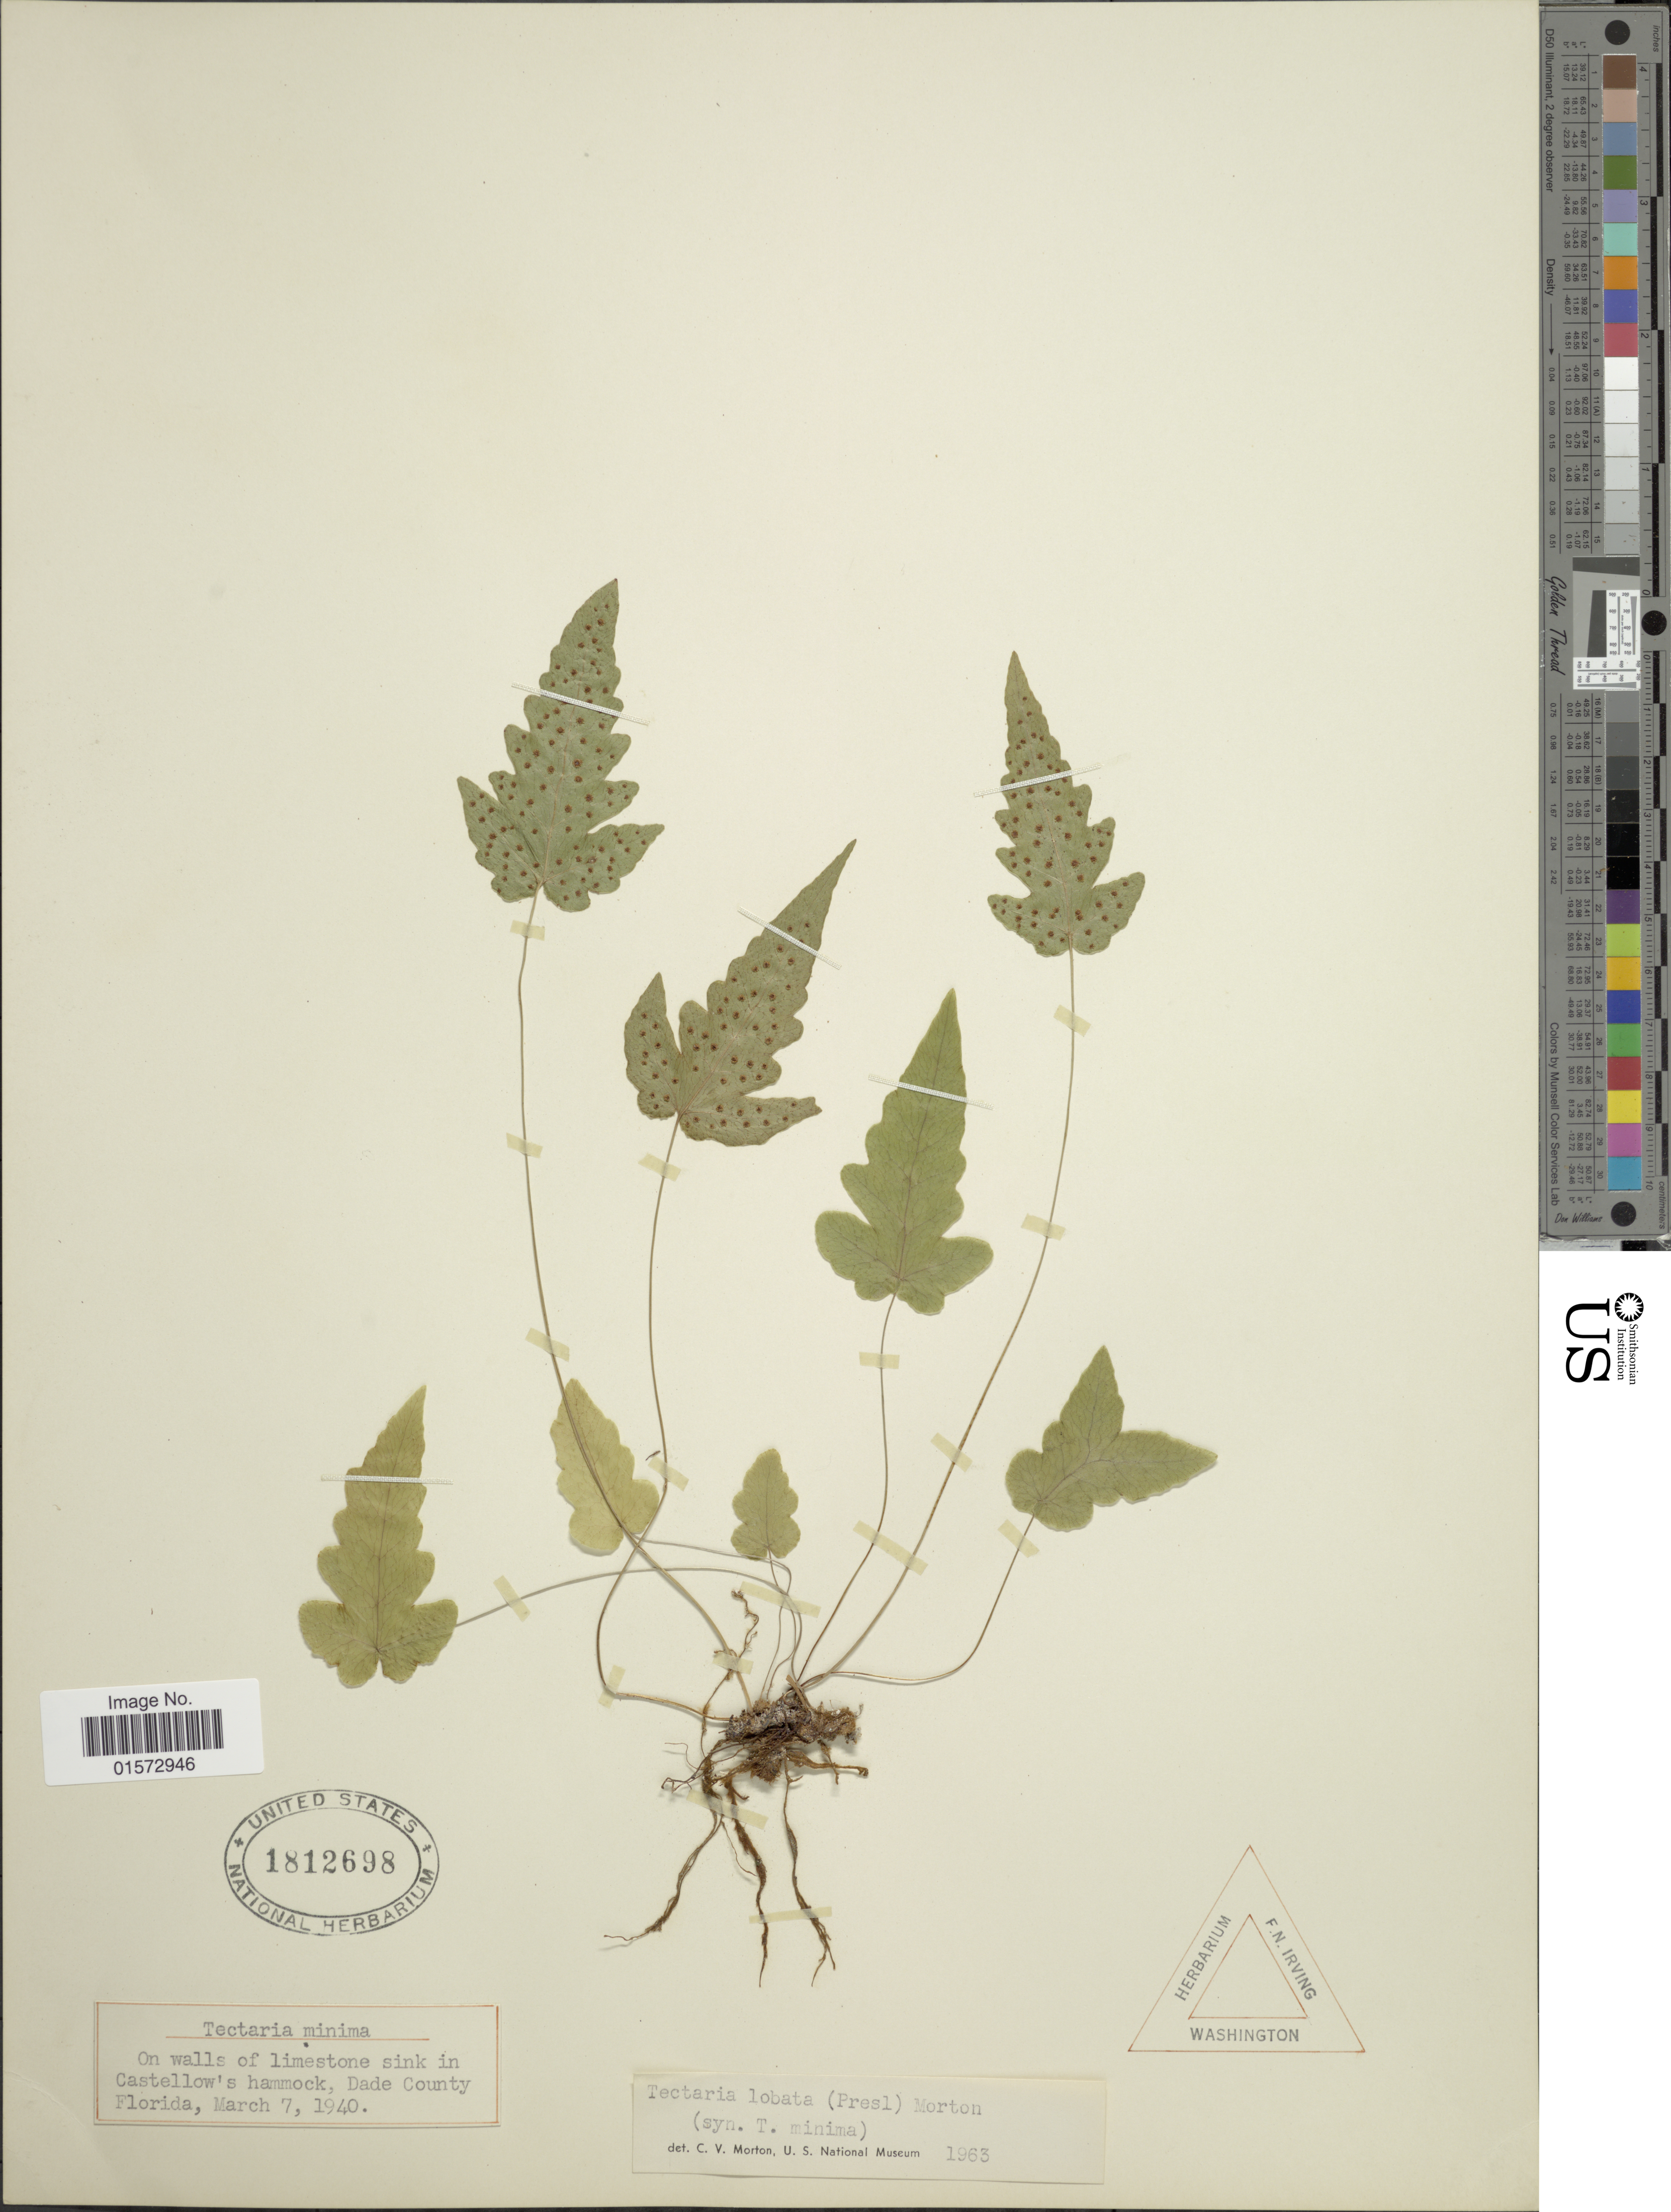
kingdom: Plantae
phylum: Tracheophyta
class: Polypodiopsida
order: Polypodiales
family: Tectariaceae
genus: Tectaria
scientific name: Tectaria fimbriata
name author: (Willd.) Lourteig & Proctor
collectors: ex herb. F.N. Irving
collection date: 1940-03-07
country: United States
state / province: Florida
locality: On walls of limestone sink in Castellow's hammock, Dade County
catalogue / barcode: US 1812698